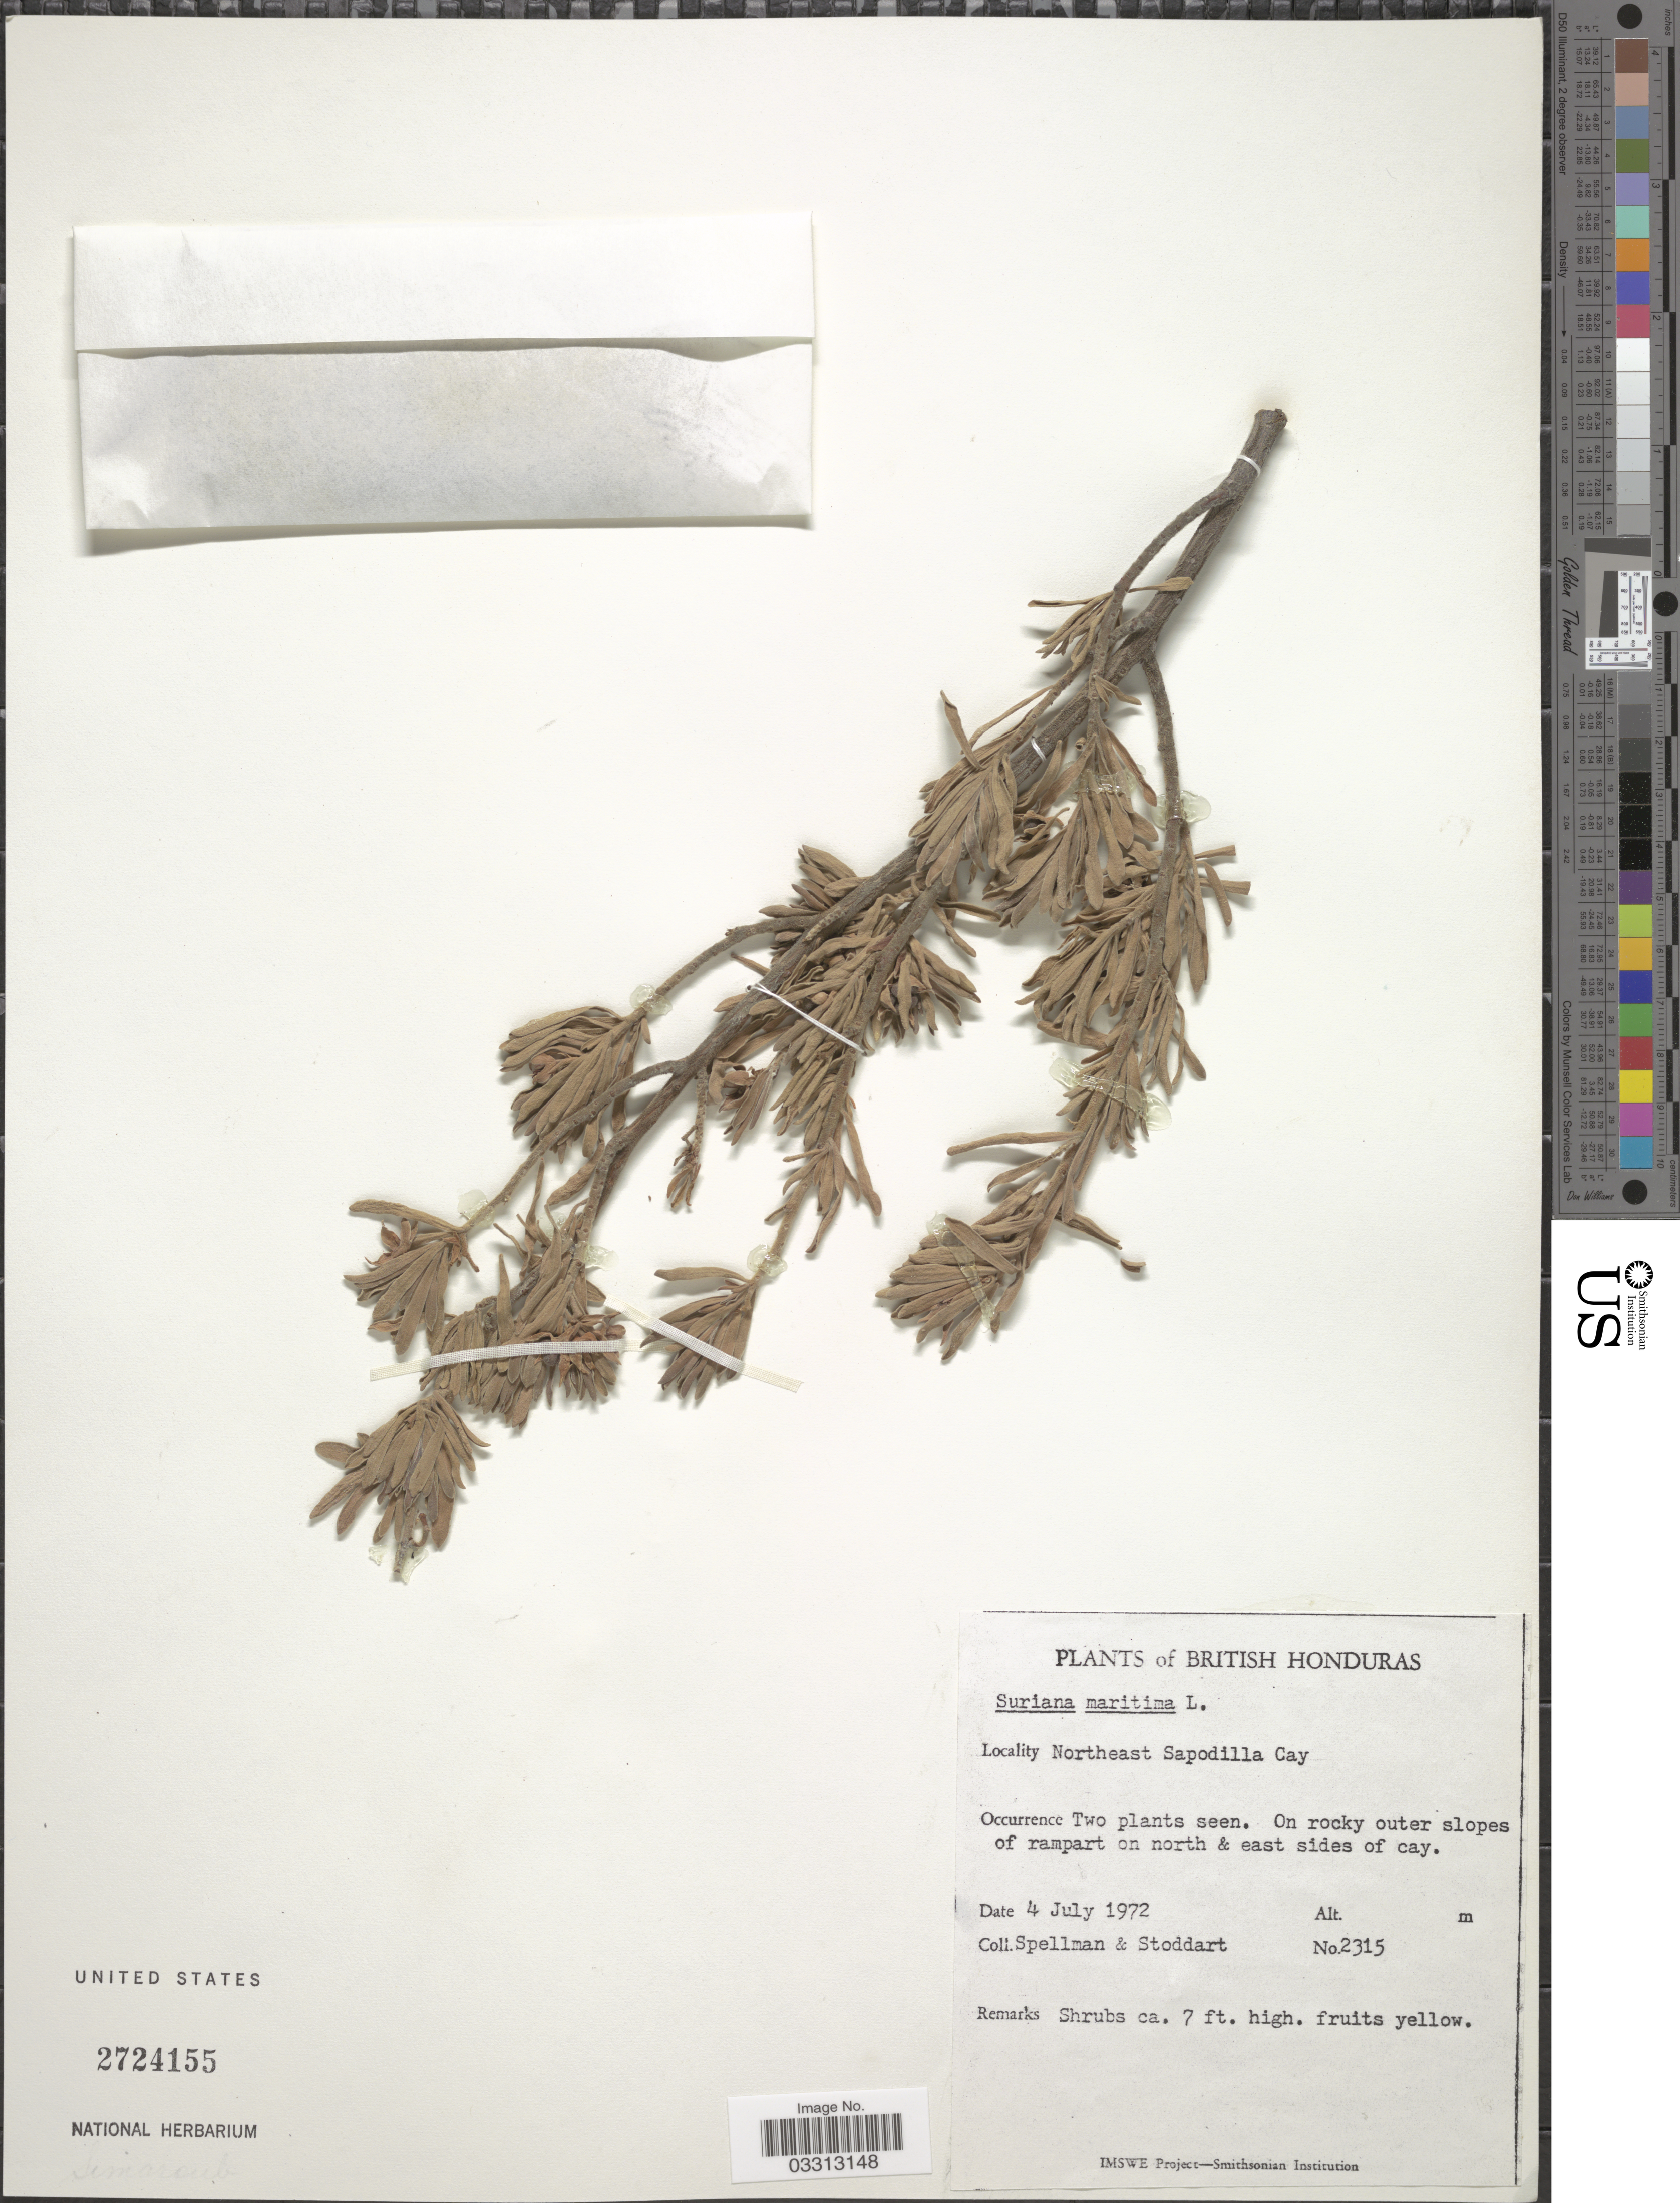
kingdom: Plantae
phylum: Tracheophyta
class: Magnoliopsida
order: Fabales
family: Surianaceae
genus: Suriana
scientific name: Suriana maritima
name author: L.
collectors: Spellman, -- & -. Stoddart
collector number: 2315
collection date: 1972-07-04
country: Belize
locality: British Honduras. Northeast Sapodilla Cay. On rocky outer slopes of rampart on north & east sides of cay.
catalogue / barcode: US 2724155